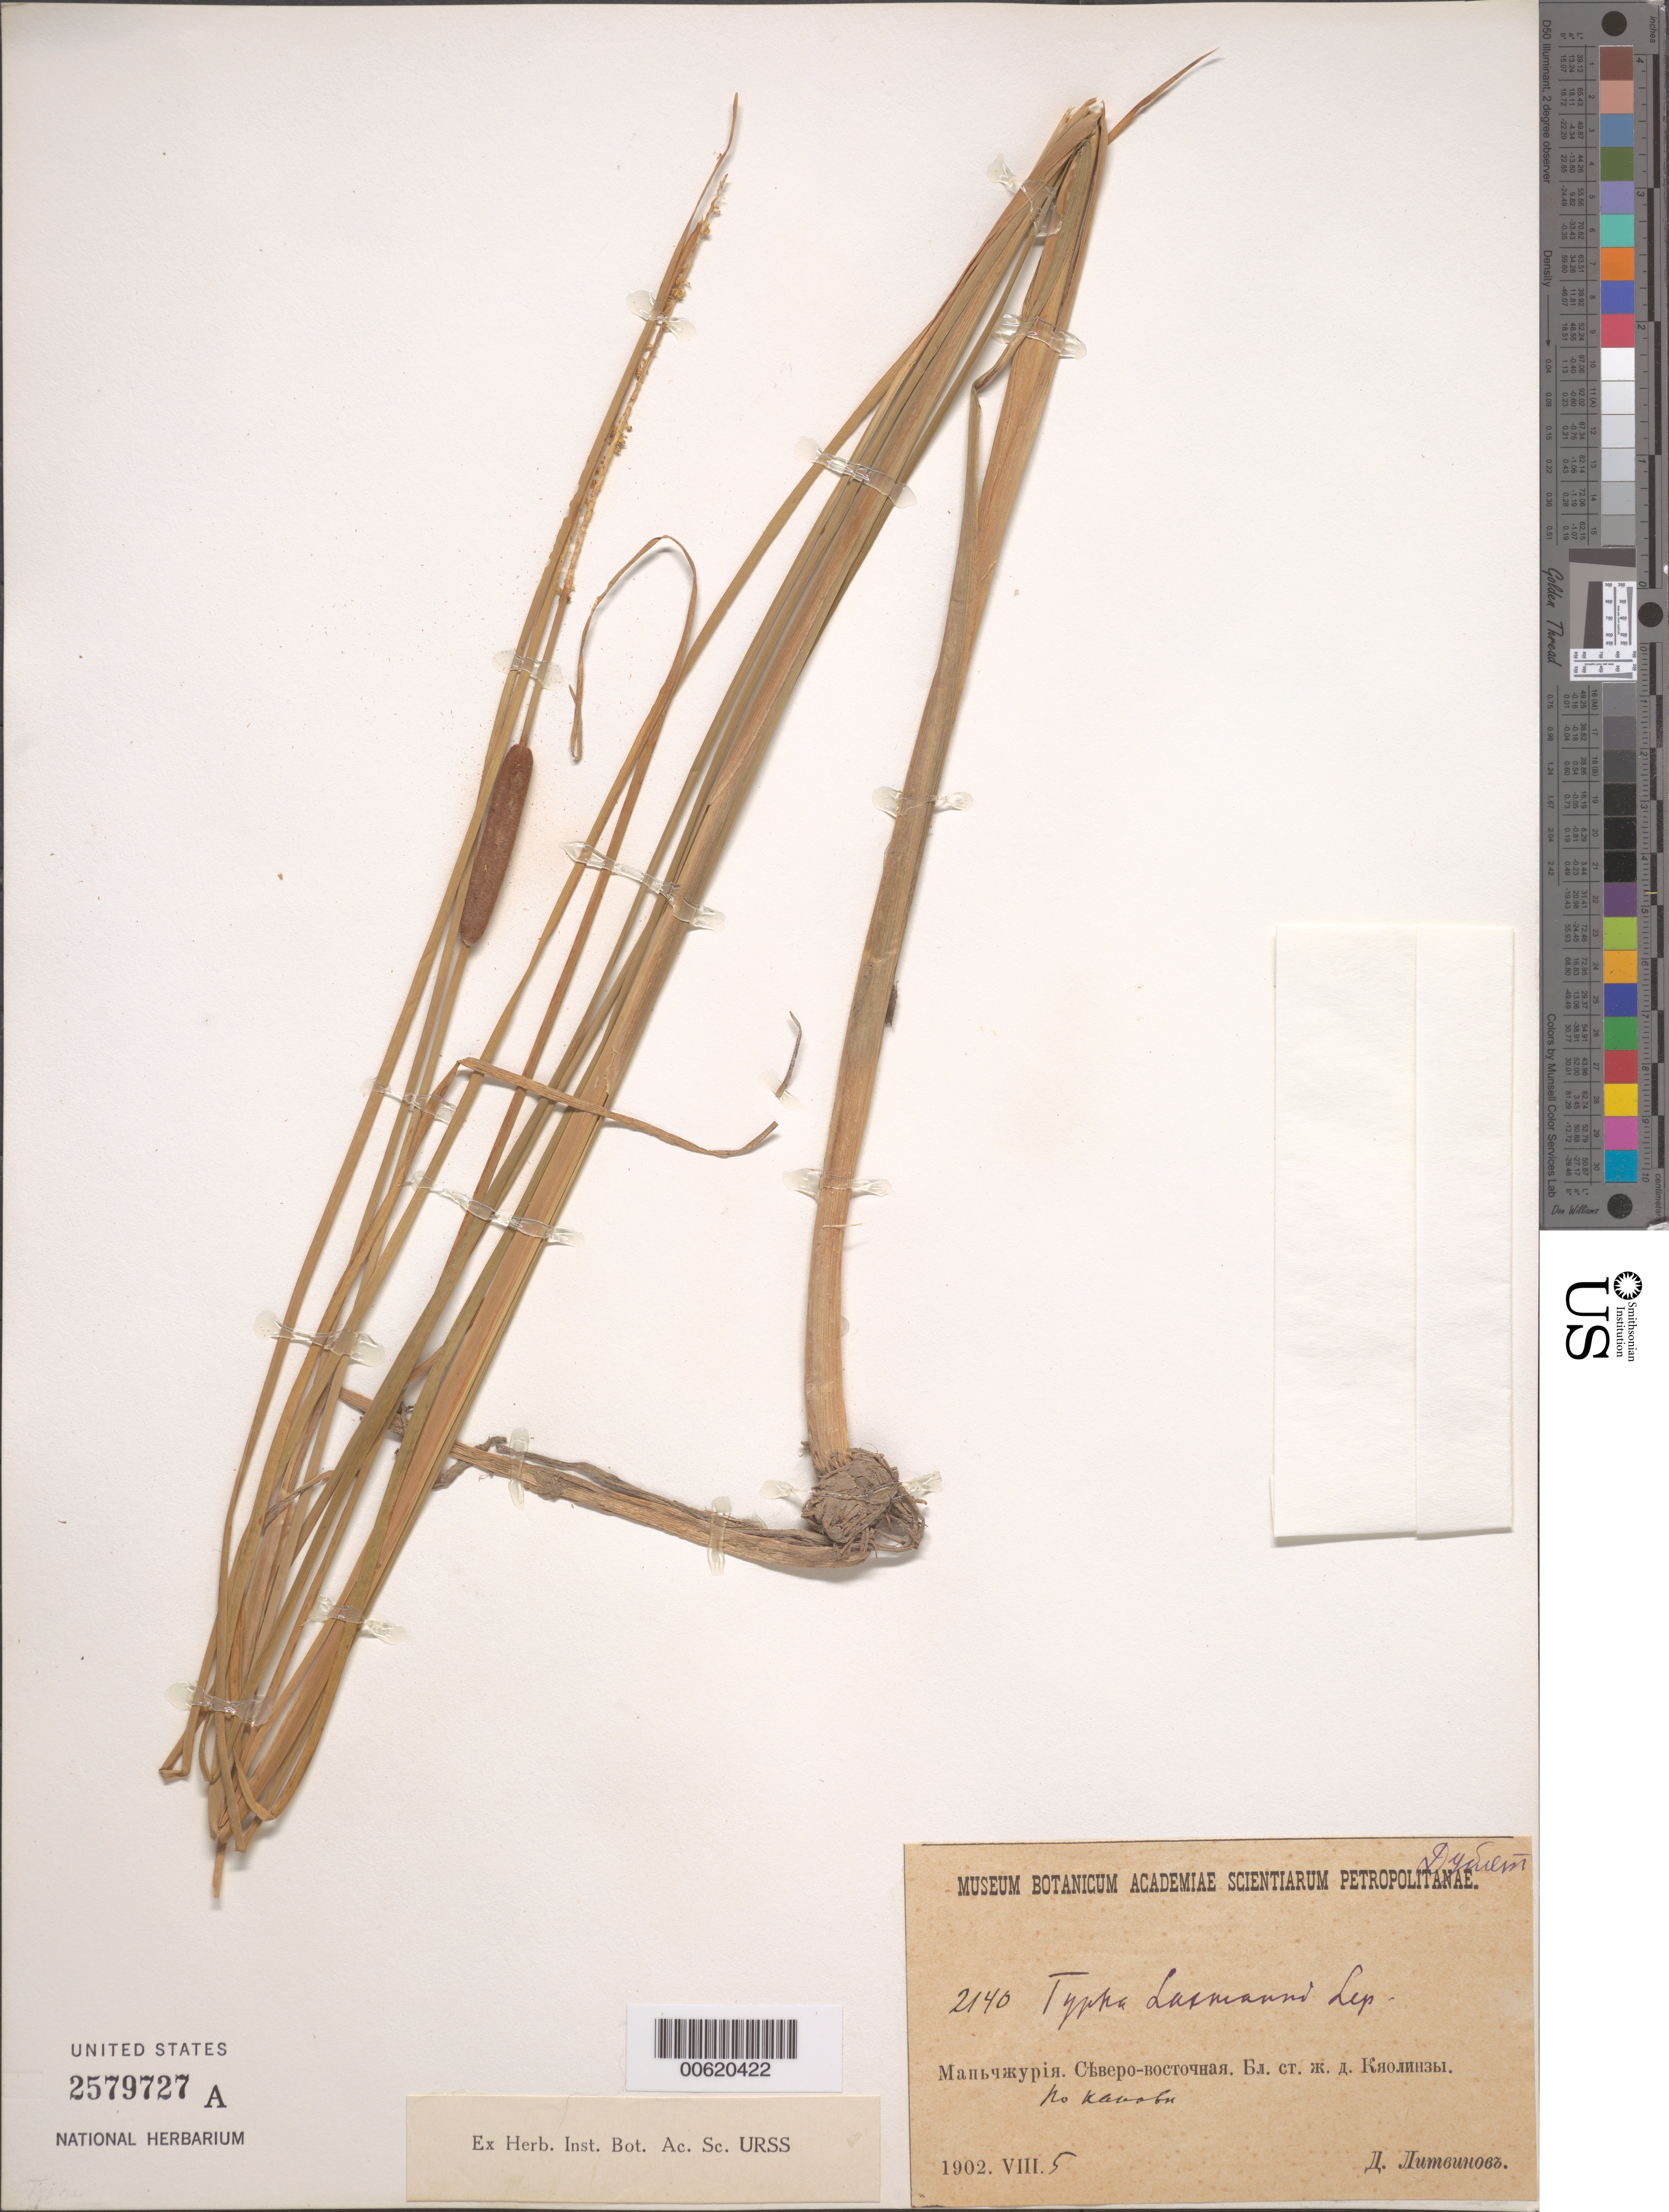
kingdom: Plantae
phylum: Tracheophyta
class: Liliopsida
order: Poales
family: Typhaceae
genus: Typha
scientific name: Typha laxmannii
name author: Lepech.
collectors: Roland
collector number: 2140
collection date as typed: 05 Aug 1902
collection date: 1902-08-05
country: Russian Federation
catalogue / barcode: US 2579727A